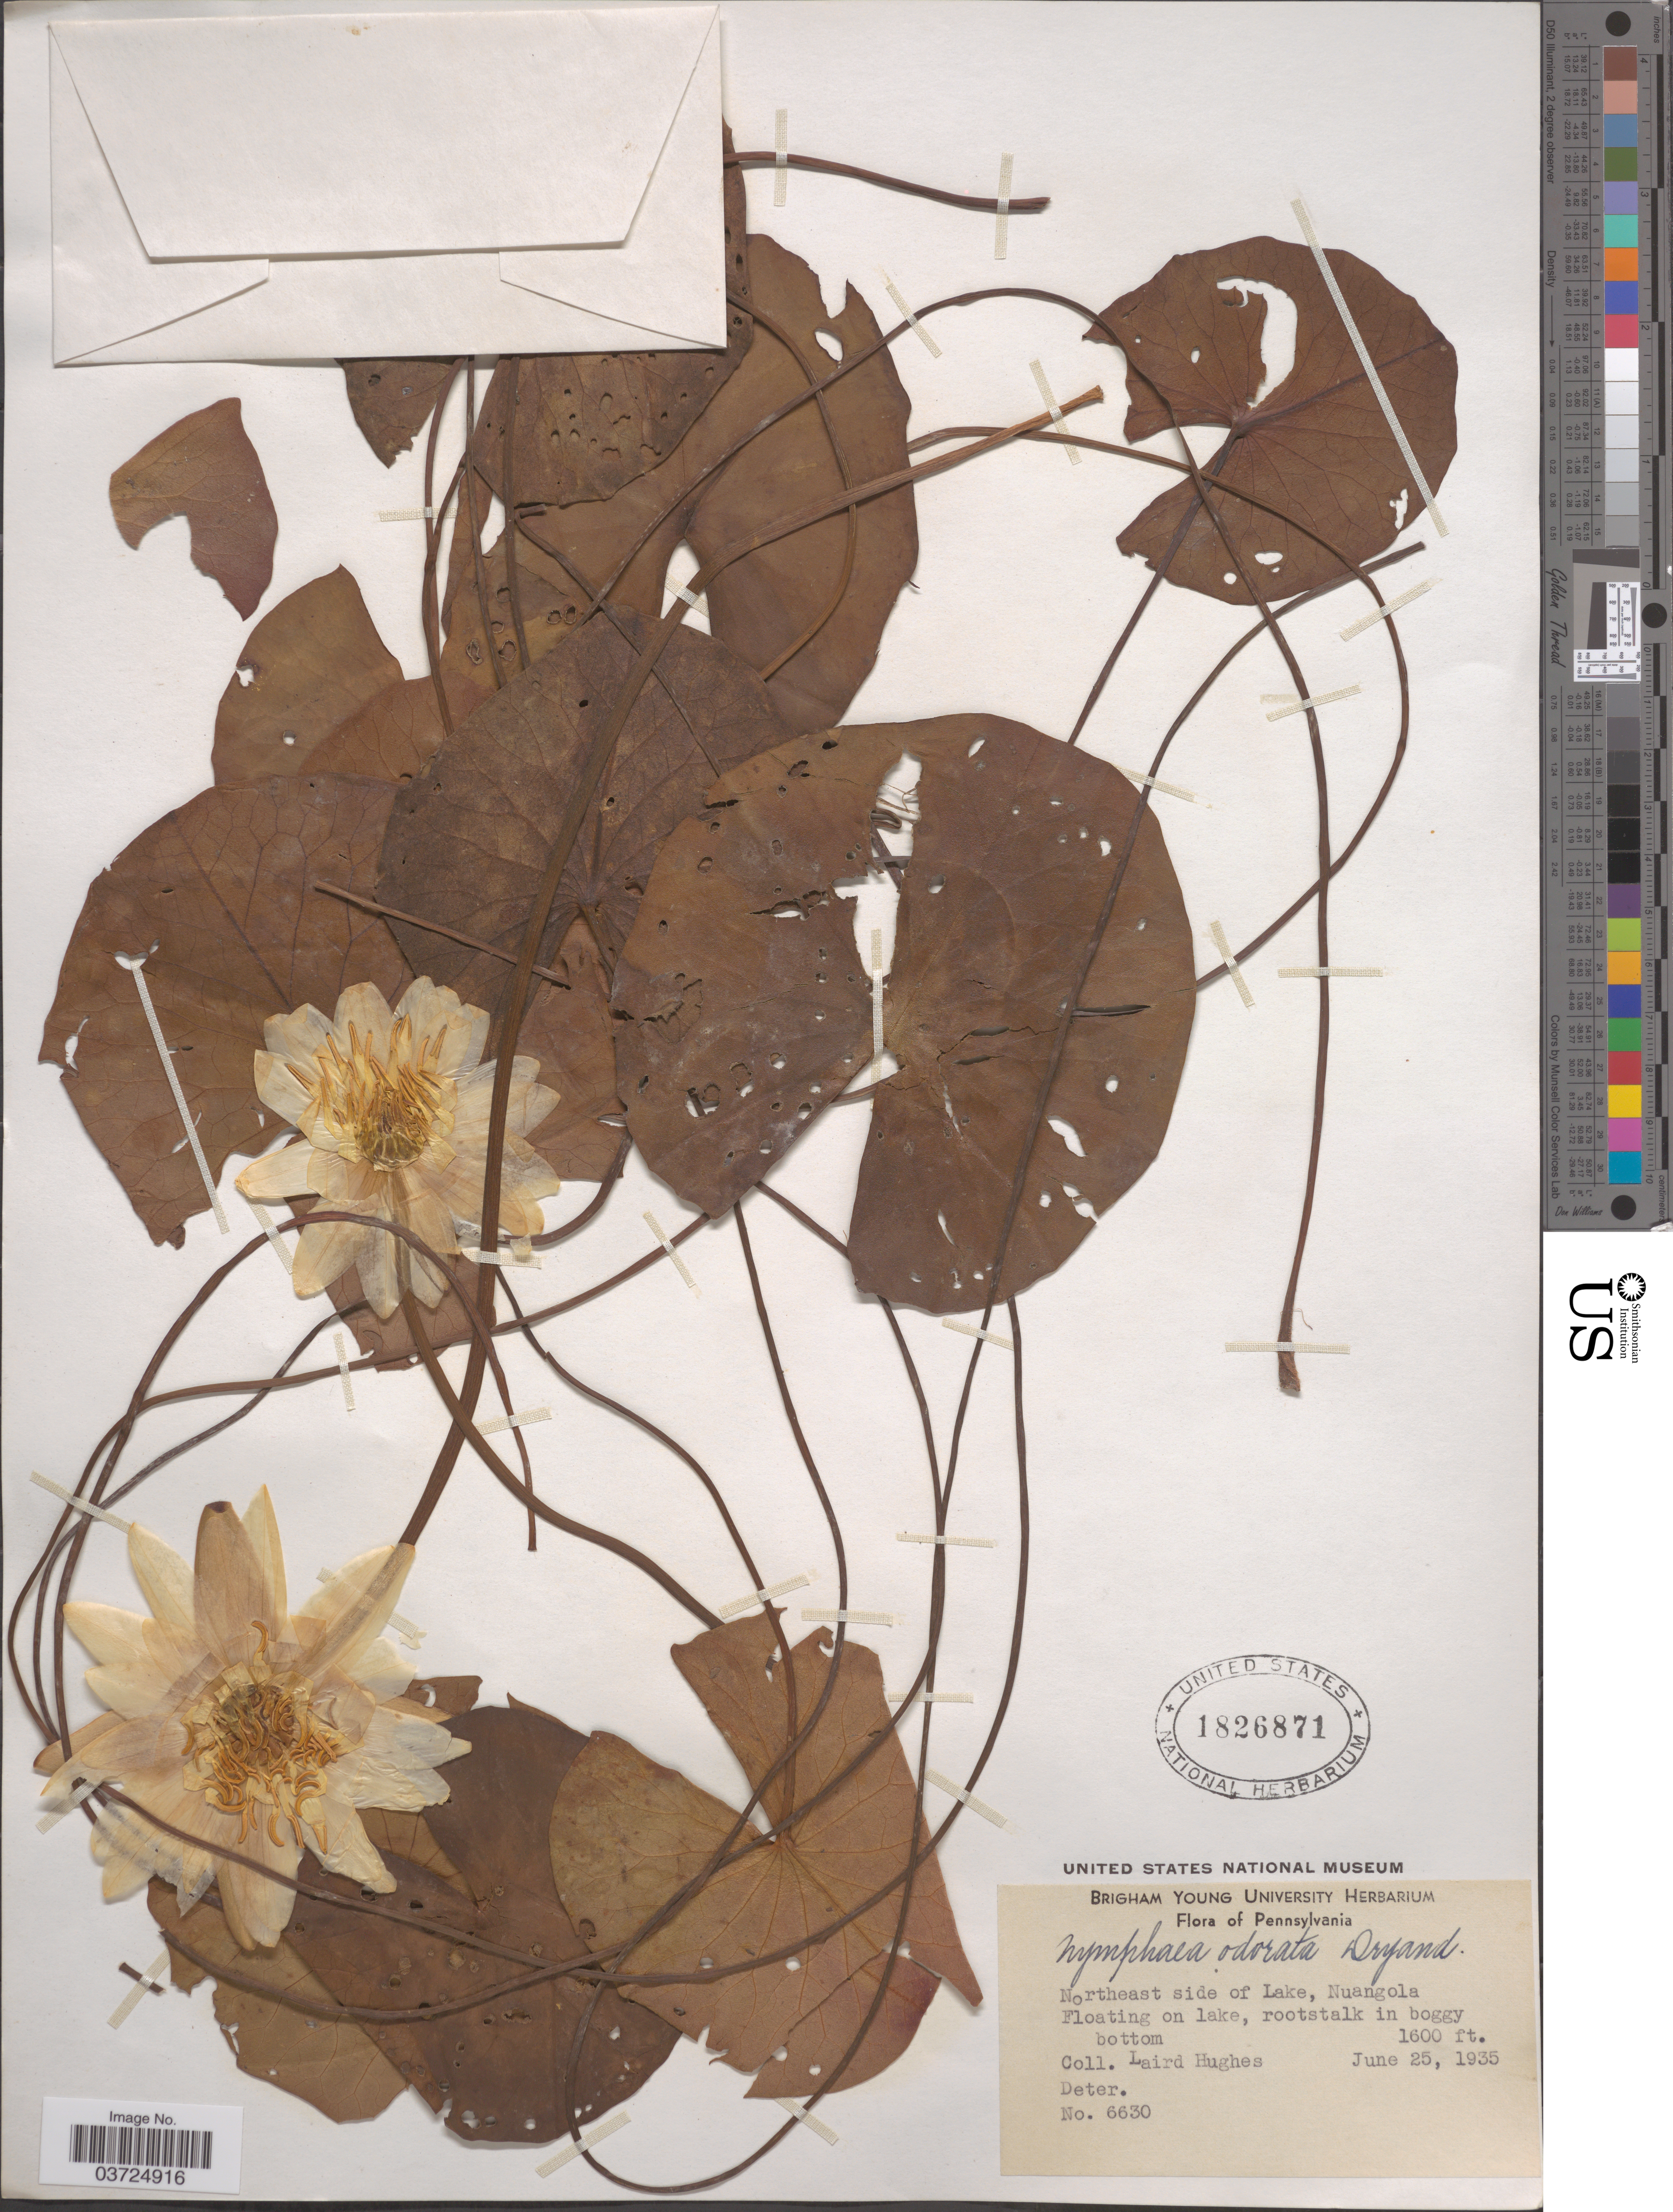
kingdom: Plantae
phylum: Tracheophyta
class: Magnoliopsida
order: Nymphaeales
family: Nymphaeaceae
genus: Nymphaea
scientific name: Nymphaea odorata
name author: Aiton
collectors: L. Hughes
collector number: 6630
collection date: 1935-06-25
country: United States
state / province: Pennsylvania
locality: Northeast side of Lake, Nuangola Floating on lake.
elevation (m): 488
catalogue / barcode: US 1826871